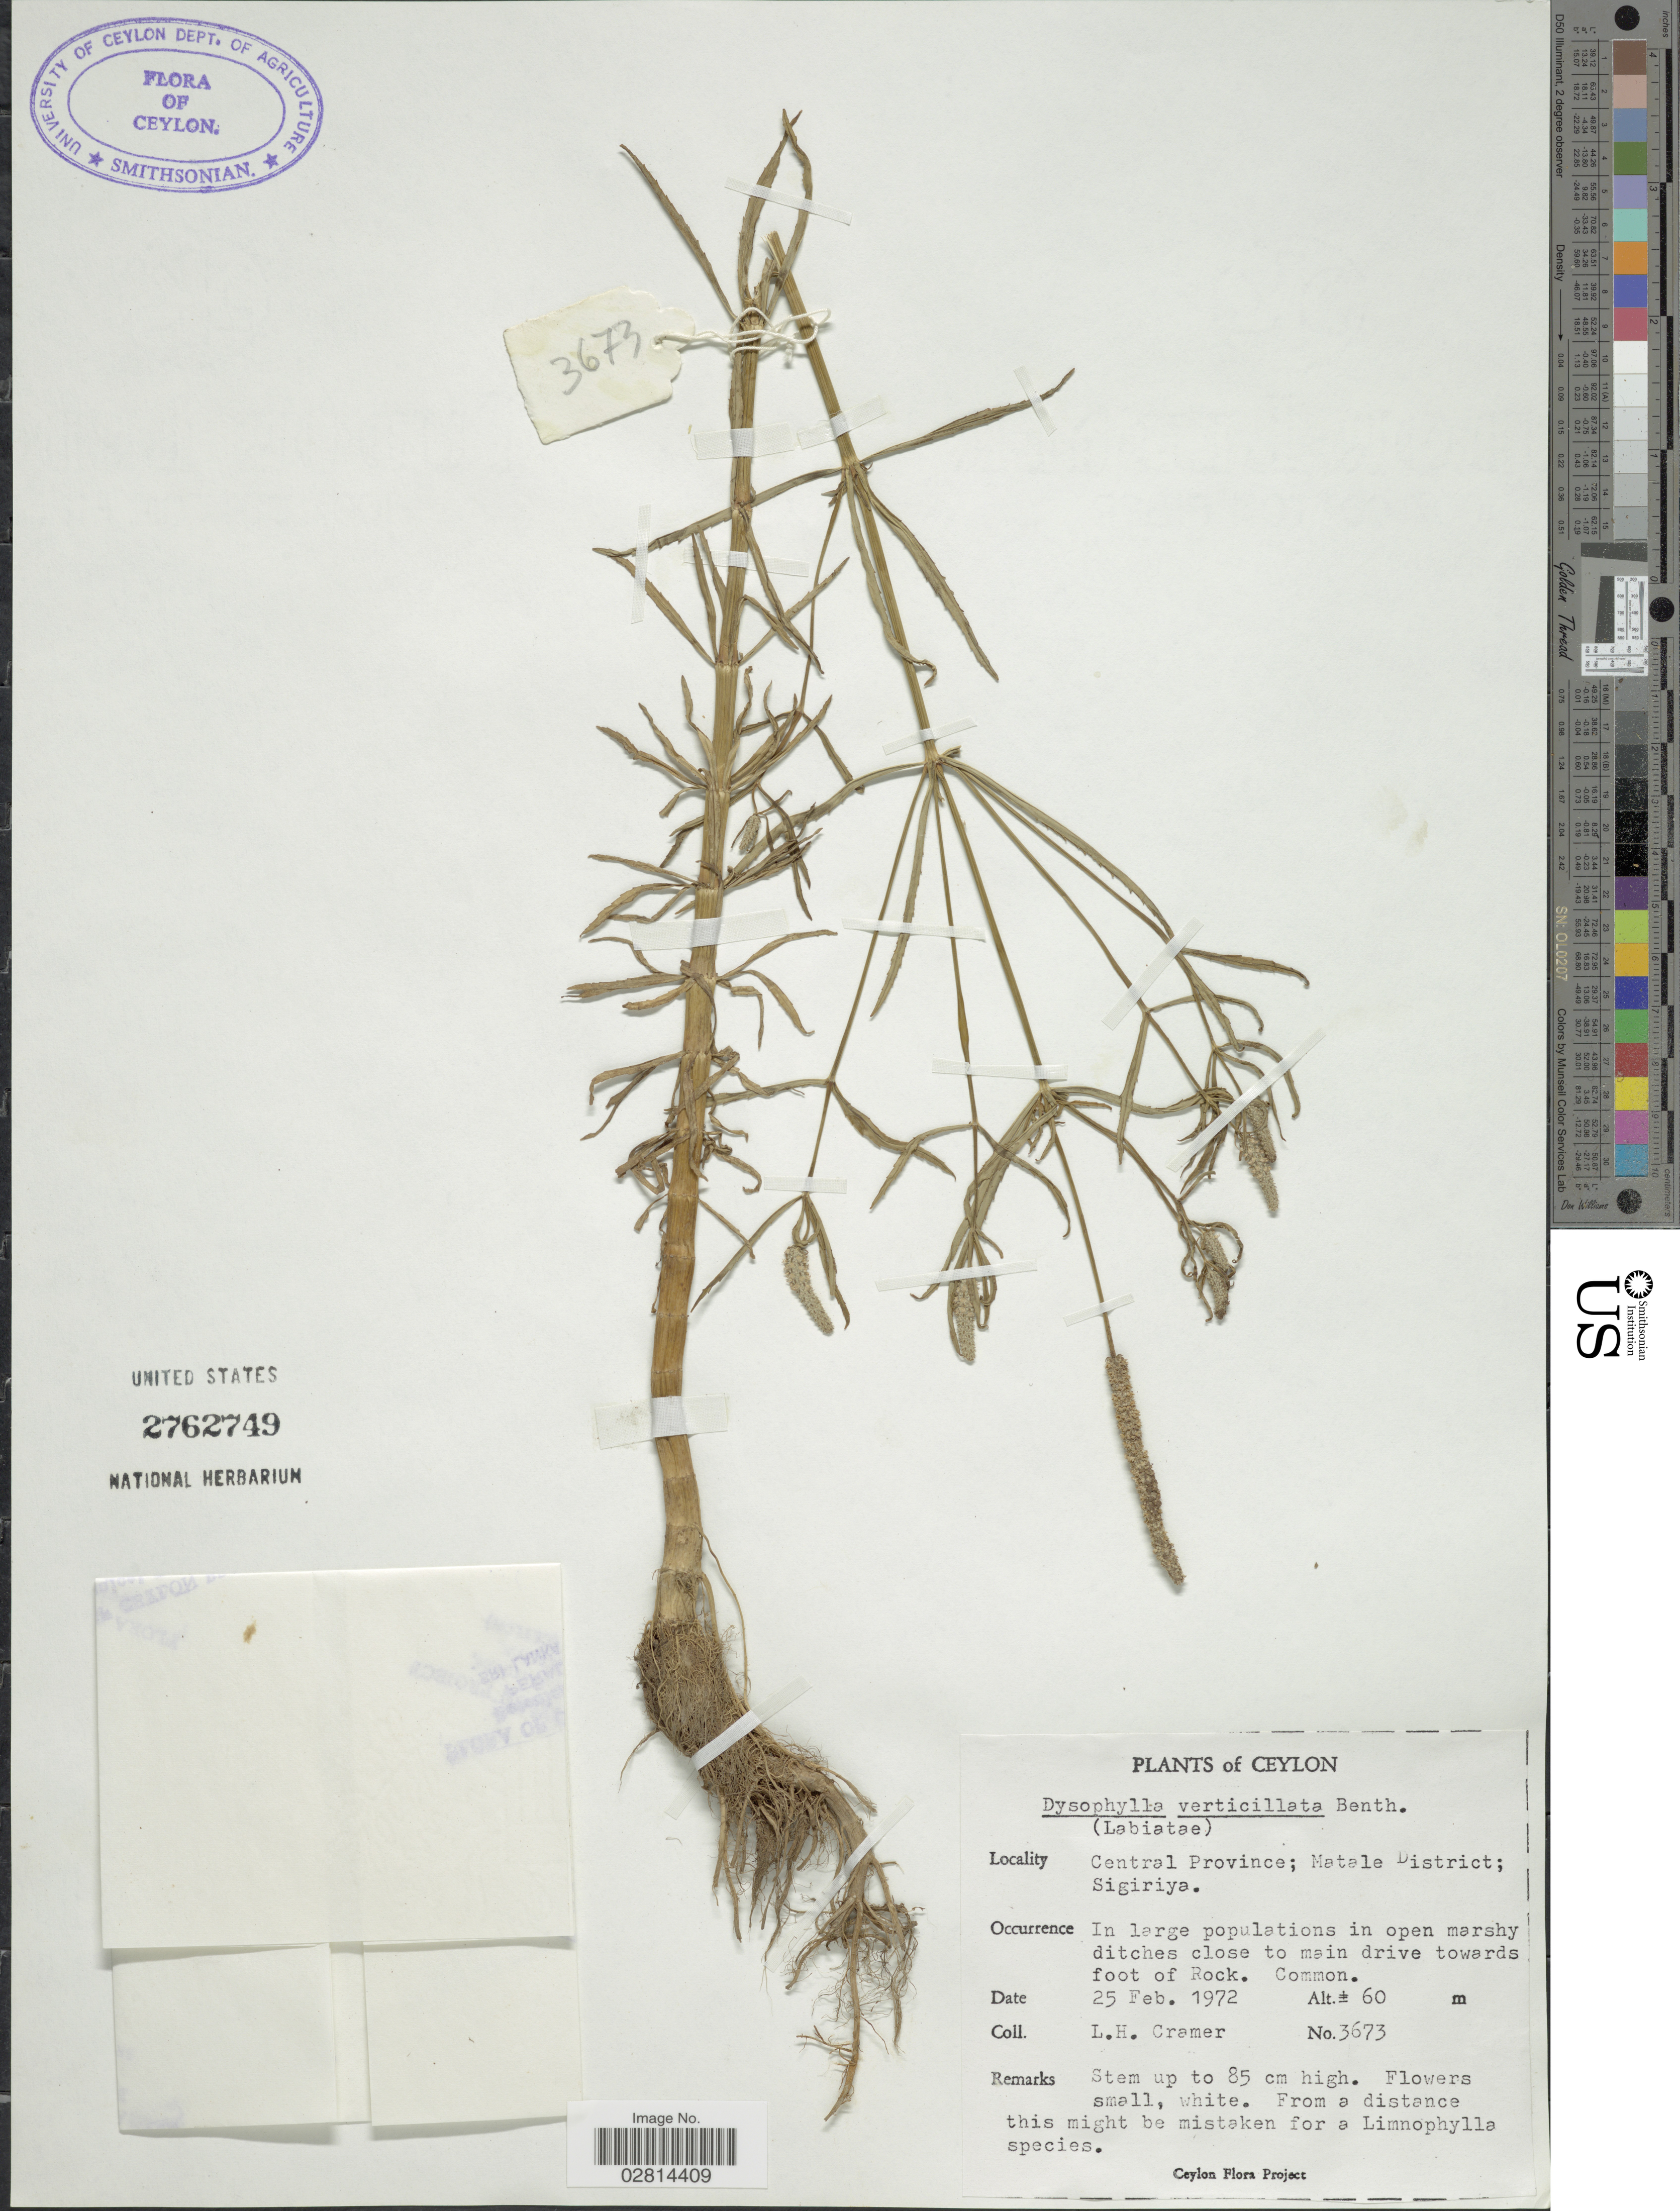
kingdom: Plantae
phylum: Tracheophyta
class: Magnoliopsida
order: Lamiales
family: Lamiaceae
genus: Pogostemon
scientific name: Pogostemon stellatus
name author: (Lour.) Kuntze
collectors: L. H. Cramer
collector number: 3673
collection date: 1972-02-25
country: Sri Lanka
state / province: Central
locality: Ceylon. Matale District; Sigiriya.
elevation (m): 60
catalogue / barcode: US 2762749